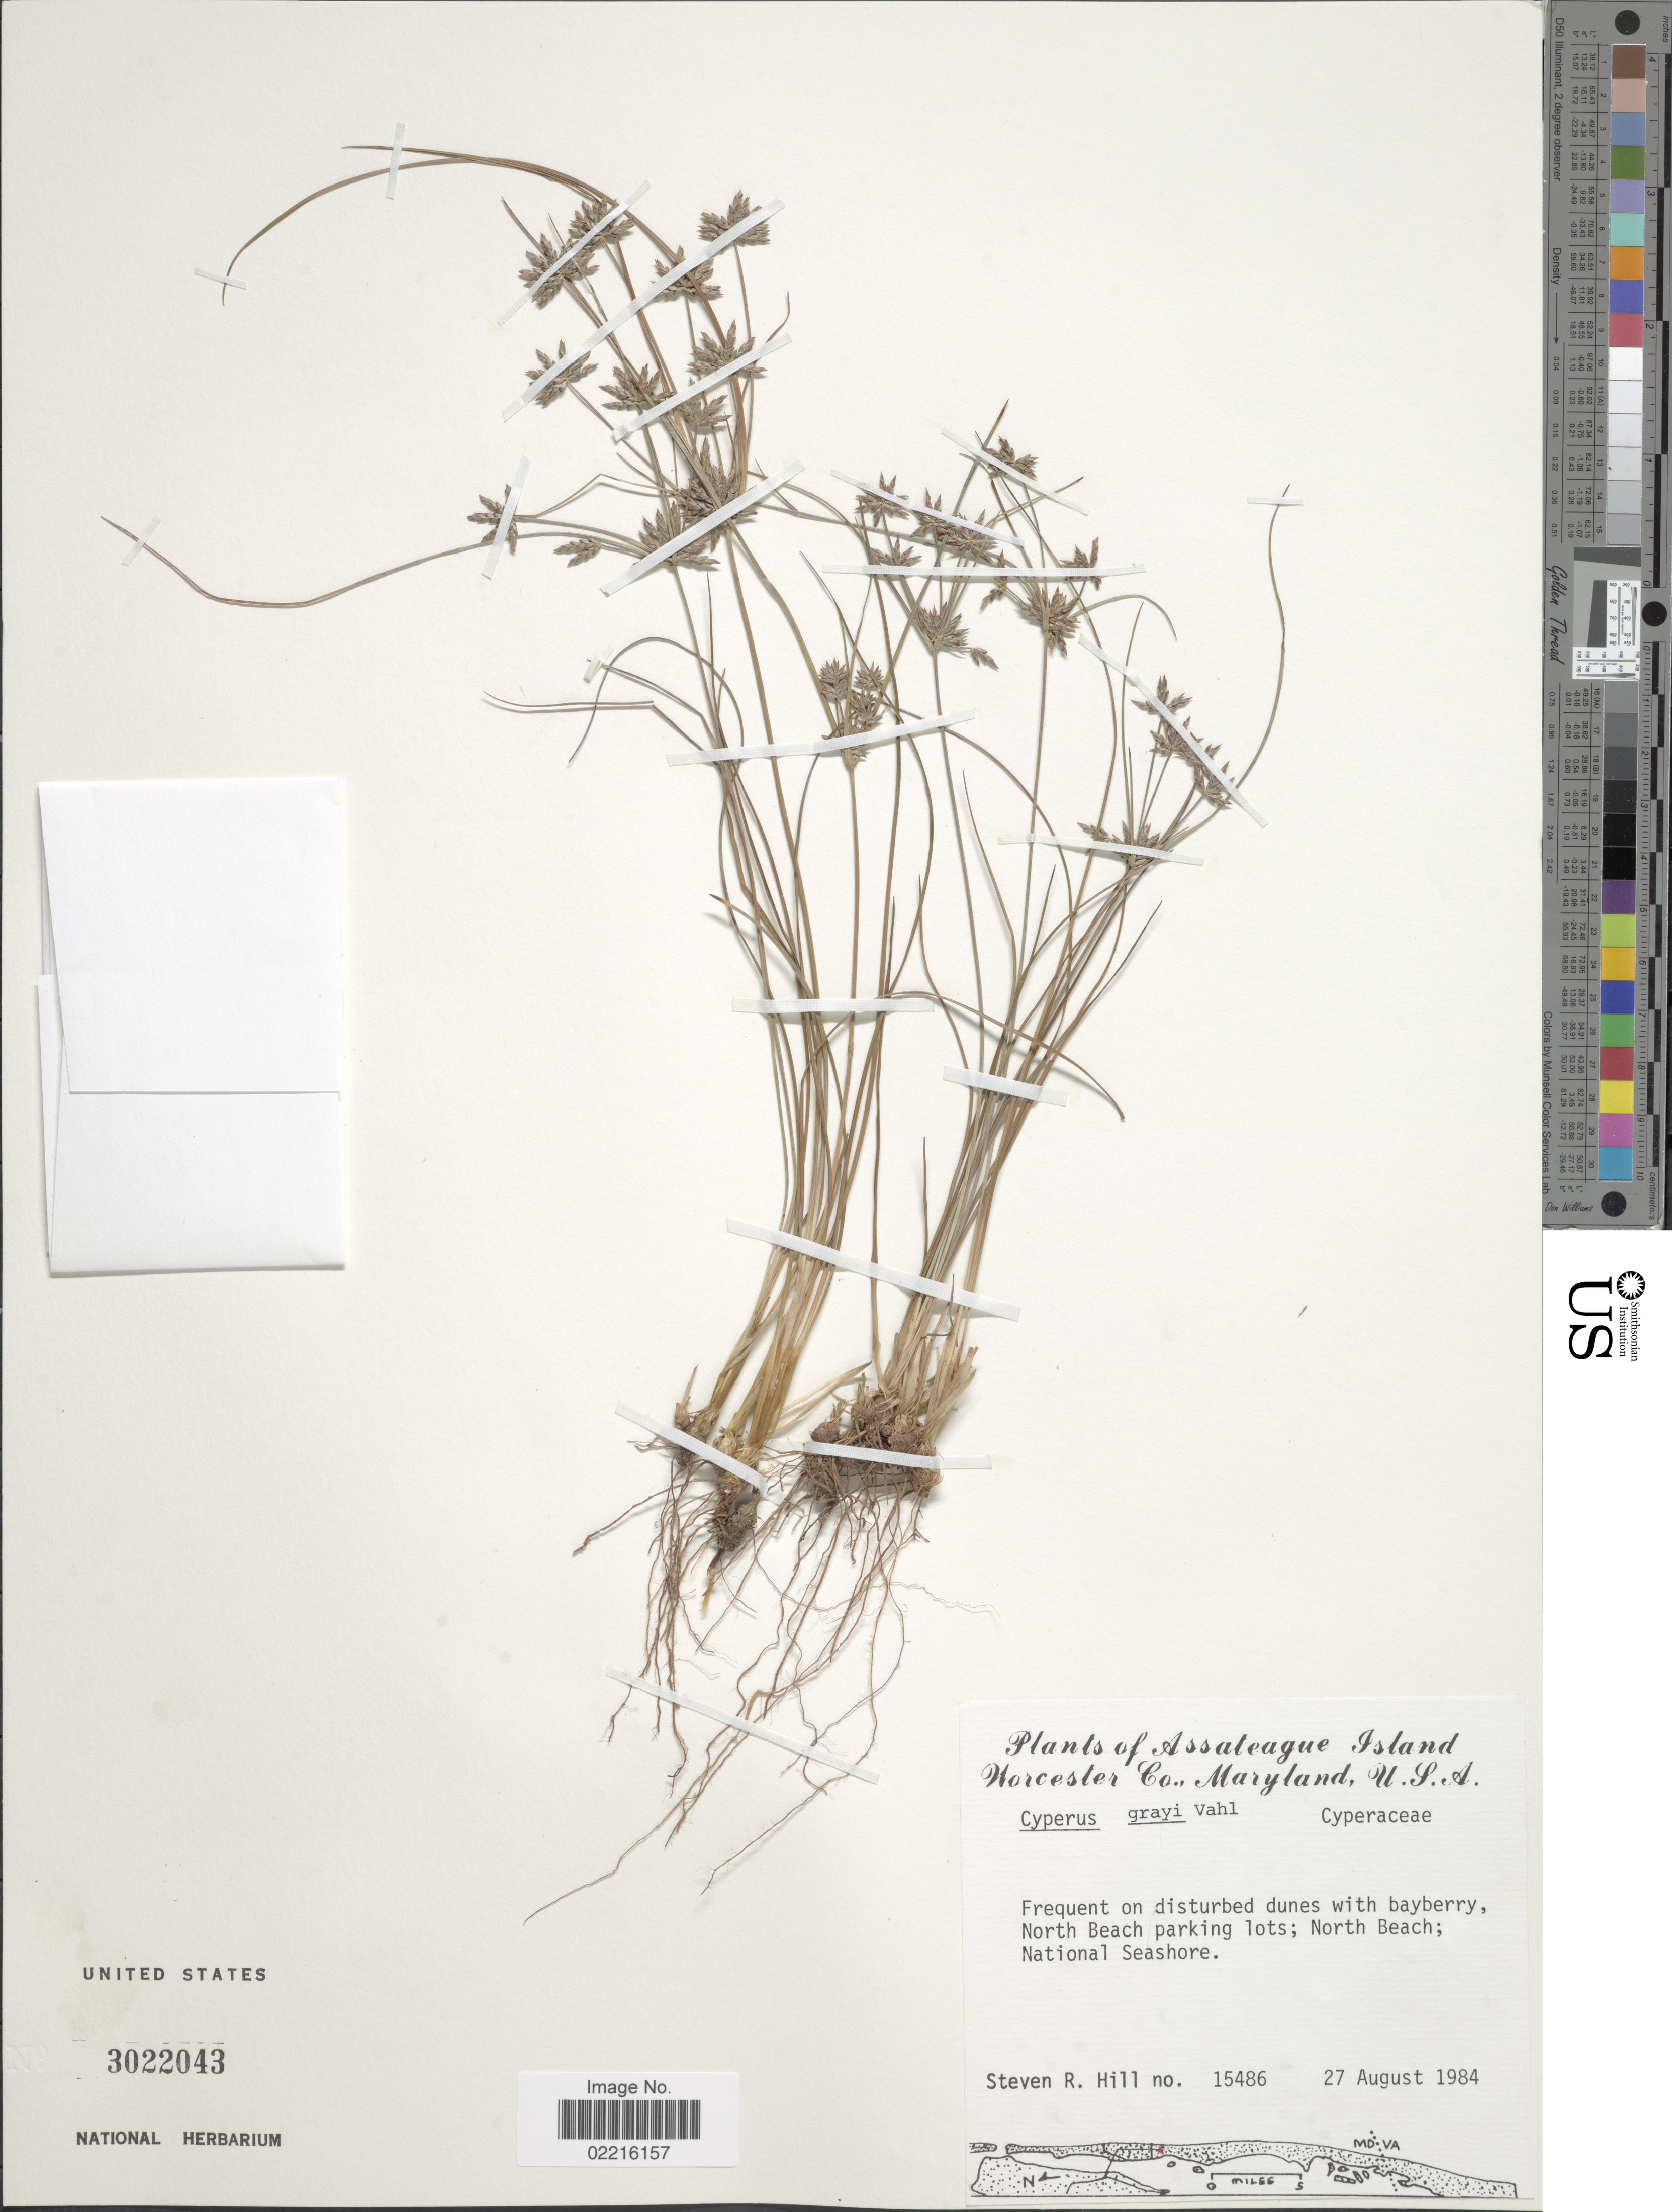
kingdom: Plantae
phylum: Tracheophyta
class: Liliopsida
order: Poales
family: Cyperaceae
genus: Cyperus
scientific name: Cyperus grayi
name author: Torr.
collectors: S. Hill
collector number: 15486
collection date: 1984-08-27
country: United States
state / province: Maryland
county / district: Worcester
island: Assateague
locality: Frequent on disturbed dunes with Bay Berry, North Beach parking lots; North Beach, Assateague Island National Seashore.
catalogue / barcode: US 3022043